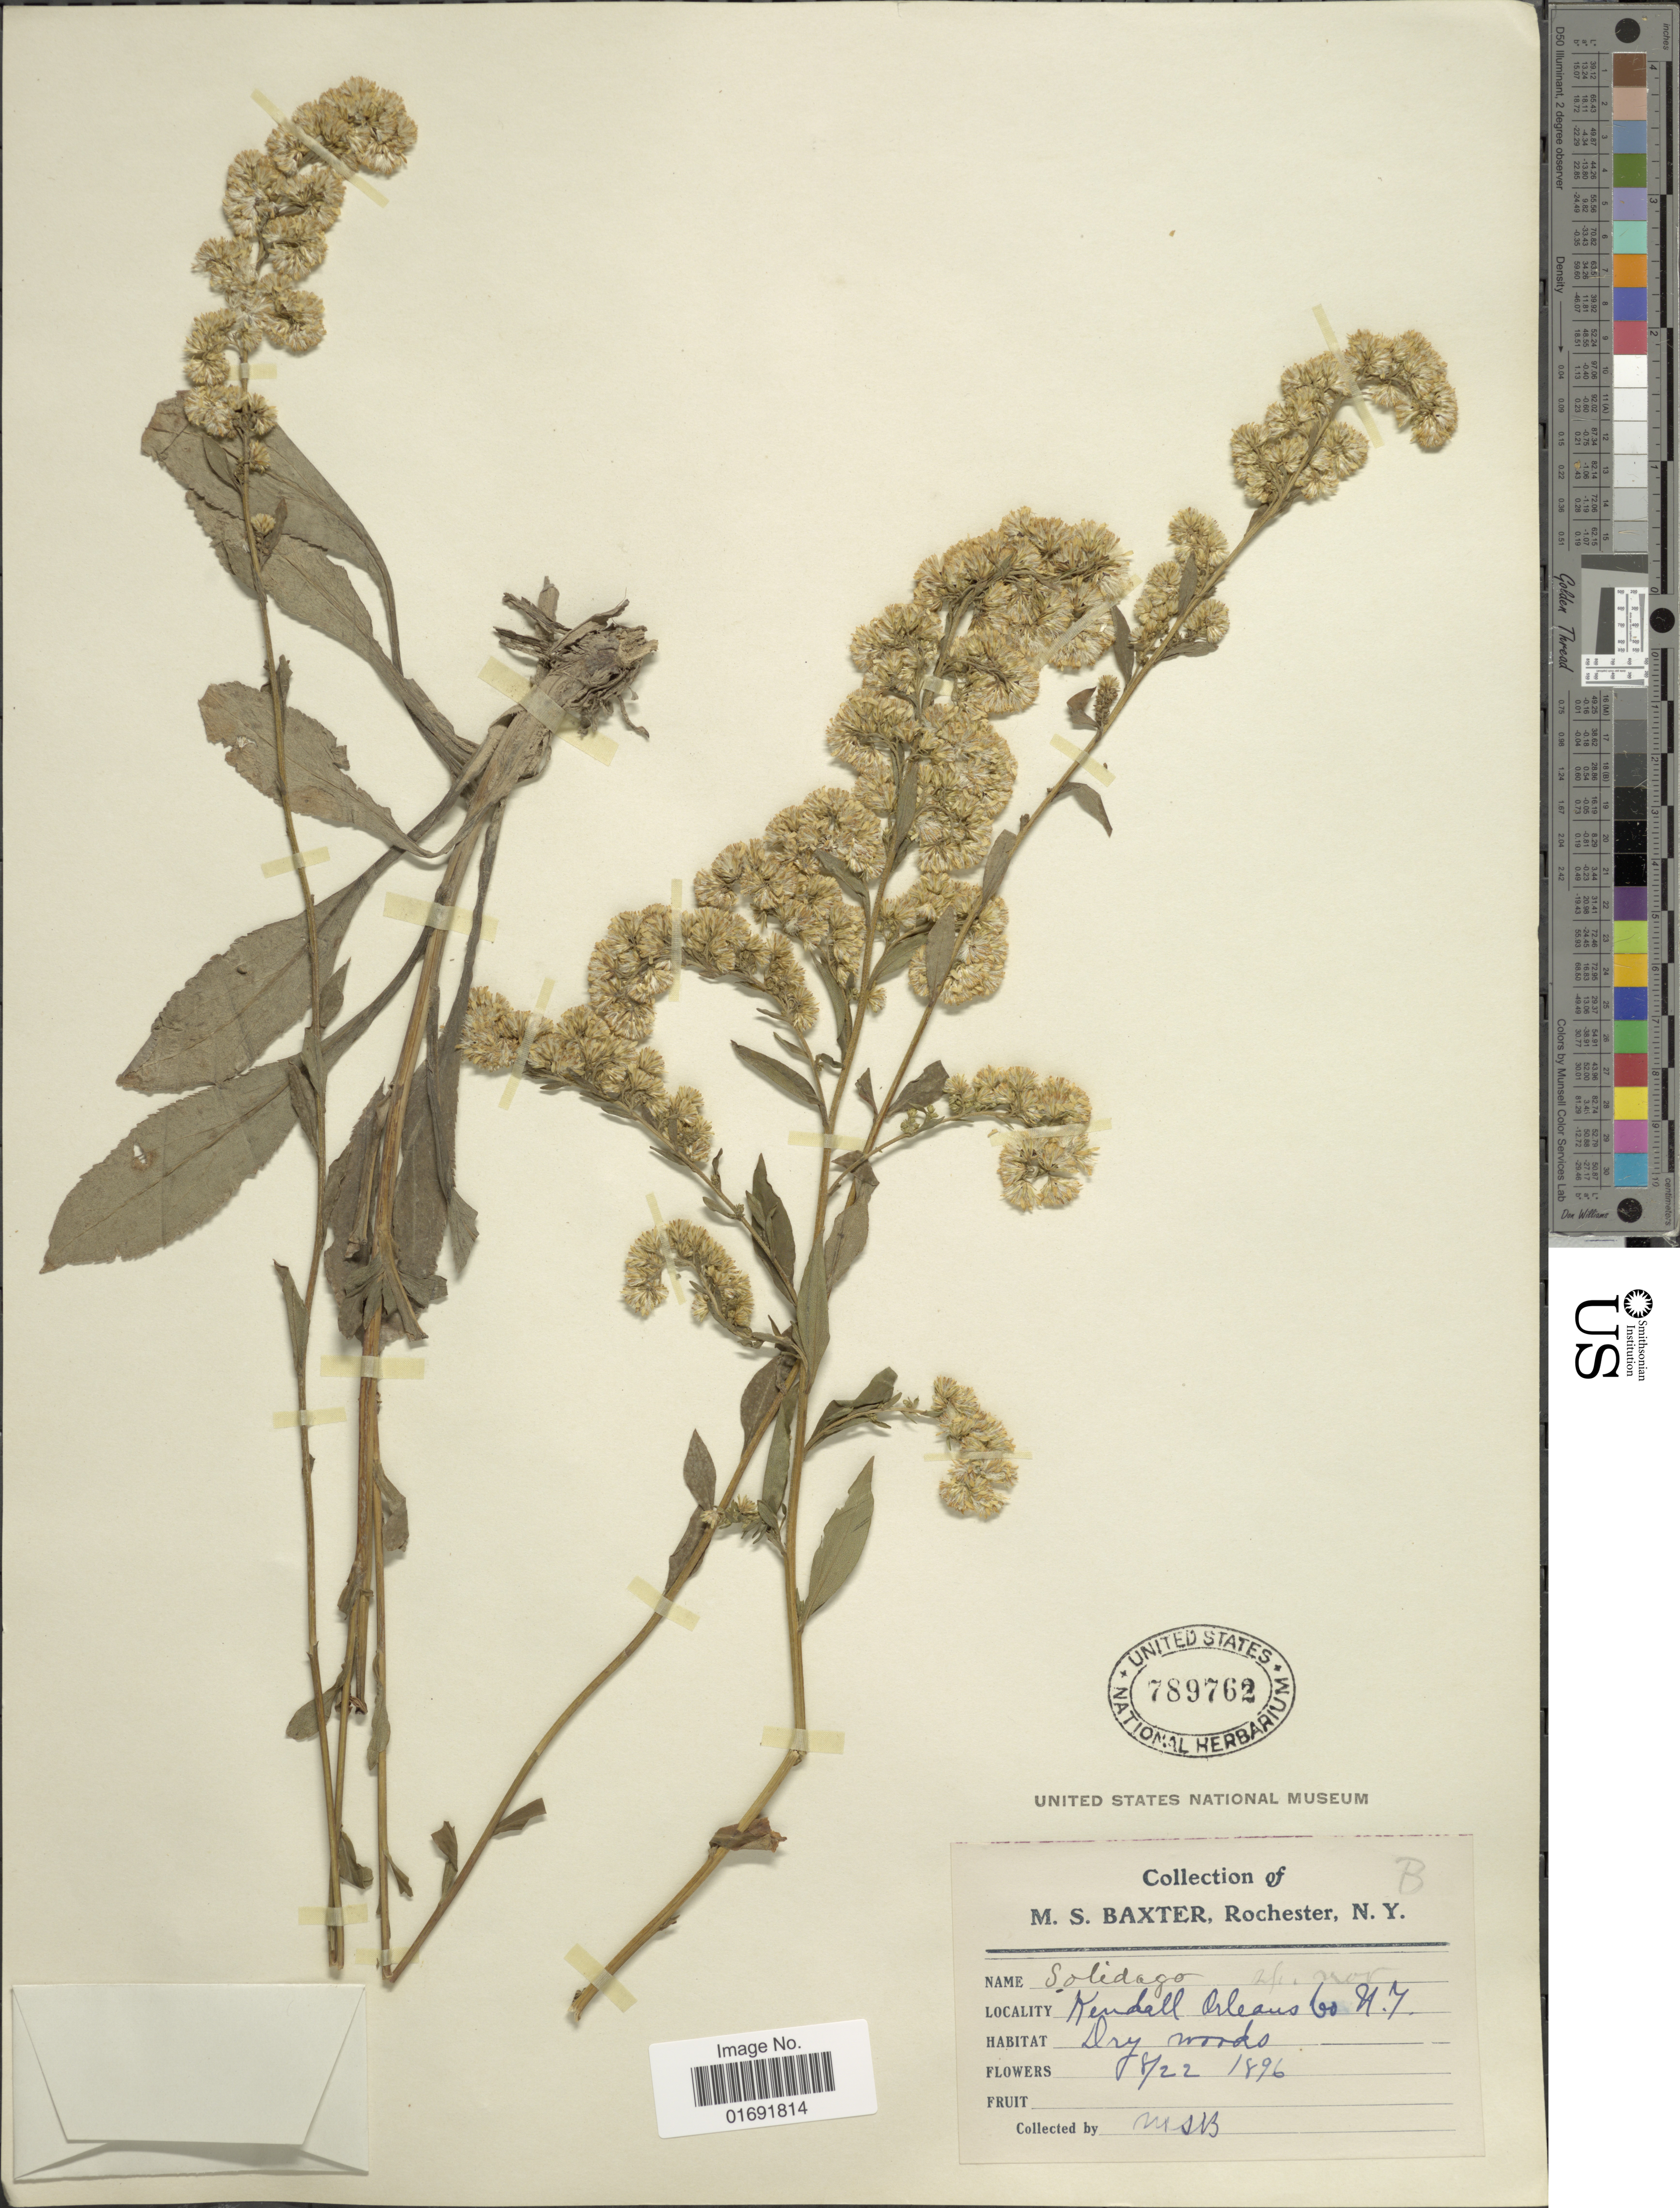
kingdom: Plantae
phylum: Tracheophyta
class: Magnoliopsida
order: Asterales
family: Asteraceae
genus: Solidago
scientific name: Solidago sp.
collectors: M. Baxter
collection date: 1896-08-22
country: United States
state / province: New York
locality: Kendall, Orleans Co., N. Y.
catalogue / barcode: US 789762